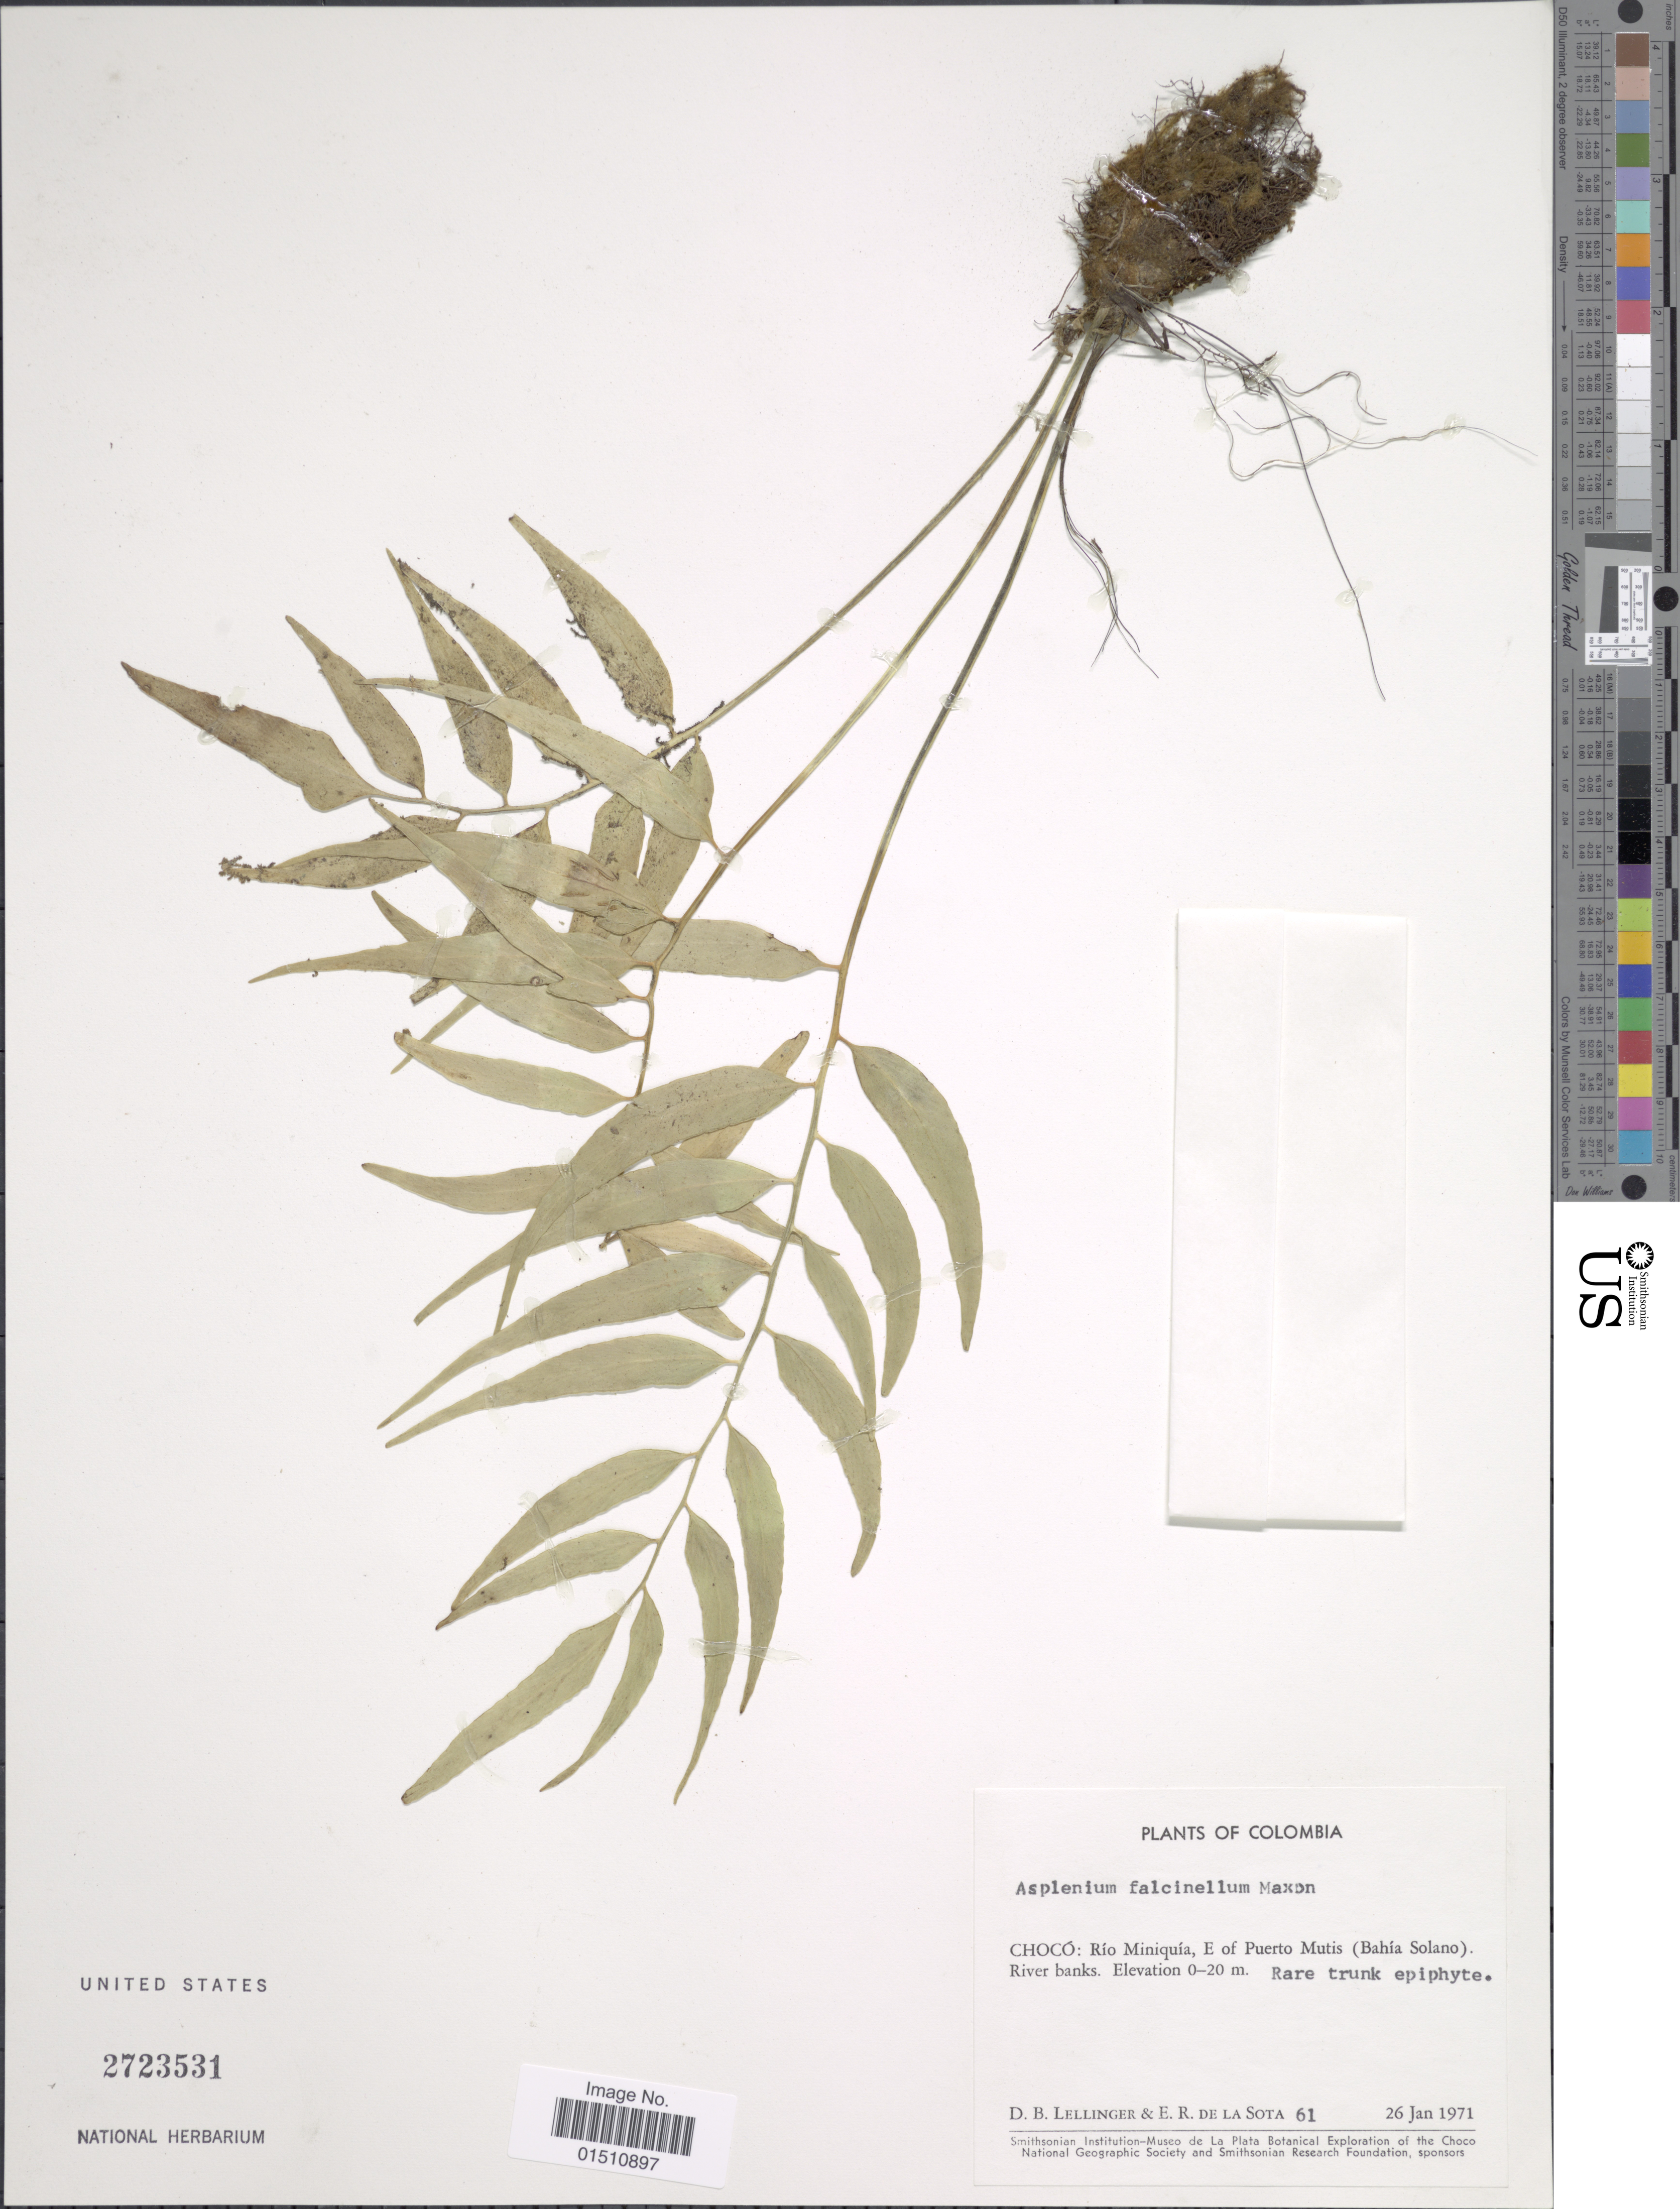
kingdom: Plantae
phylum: Tracheophyta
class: Polypodiopsida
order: Polypodiales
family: Aspleniaceae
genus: Asplenium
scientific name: Asplenium falcinellum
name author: Maxon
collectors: D. B. Lellinger & E. R. de la Sota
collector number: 61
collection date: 1971-01-26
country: Colombia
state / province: Chocó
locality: Colombia, Chocó, Rio Miniquia, E of Puerto Mutis (Bahia Solano). River banks.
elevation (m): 0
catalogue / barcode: US 2723531